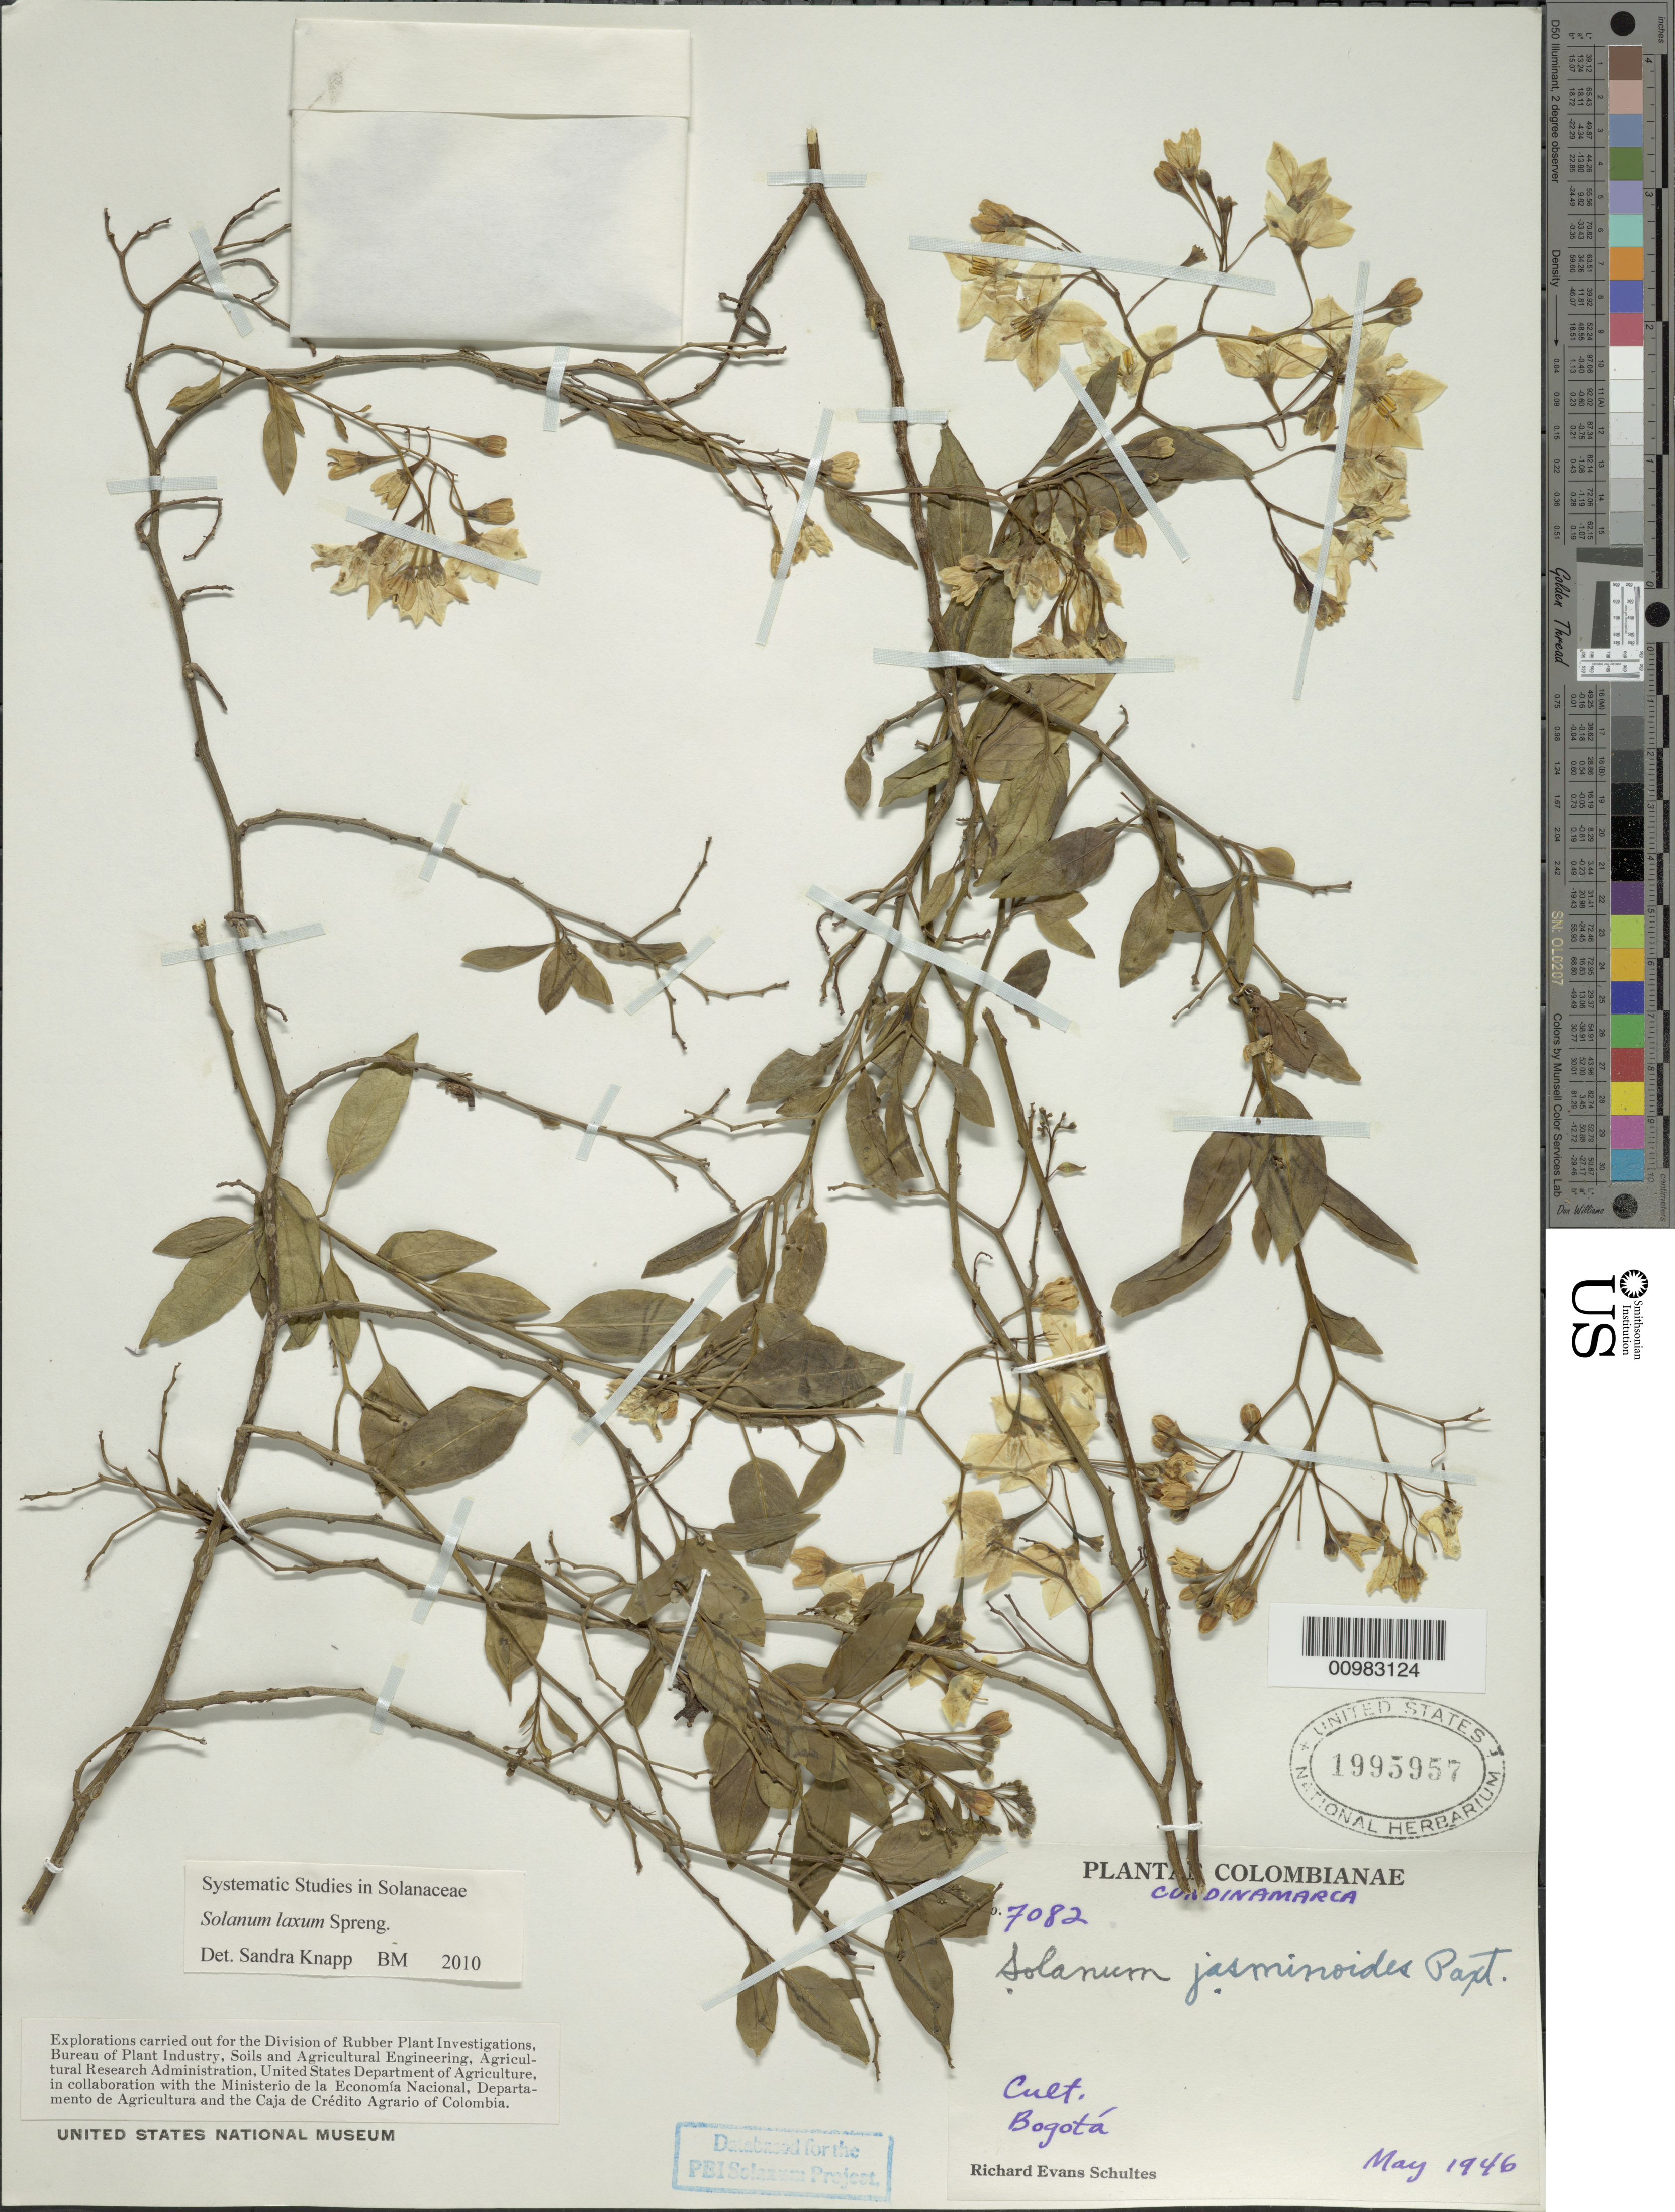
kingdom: Plantae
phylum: Tracheophyta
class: Magnoliopsida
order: Solanales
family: Solanaceae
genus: Solanum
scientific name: Solanum laxum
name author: Spreng.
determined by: Knapp, S. D.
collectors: R. E. Schultes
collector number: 7082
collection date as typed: May 1946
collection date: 1946-05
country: Colombia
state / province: Cundinamarca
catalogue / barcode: US 1995957